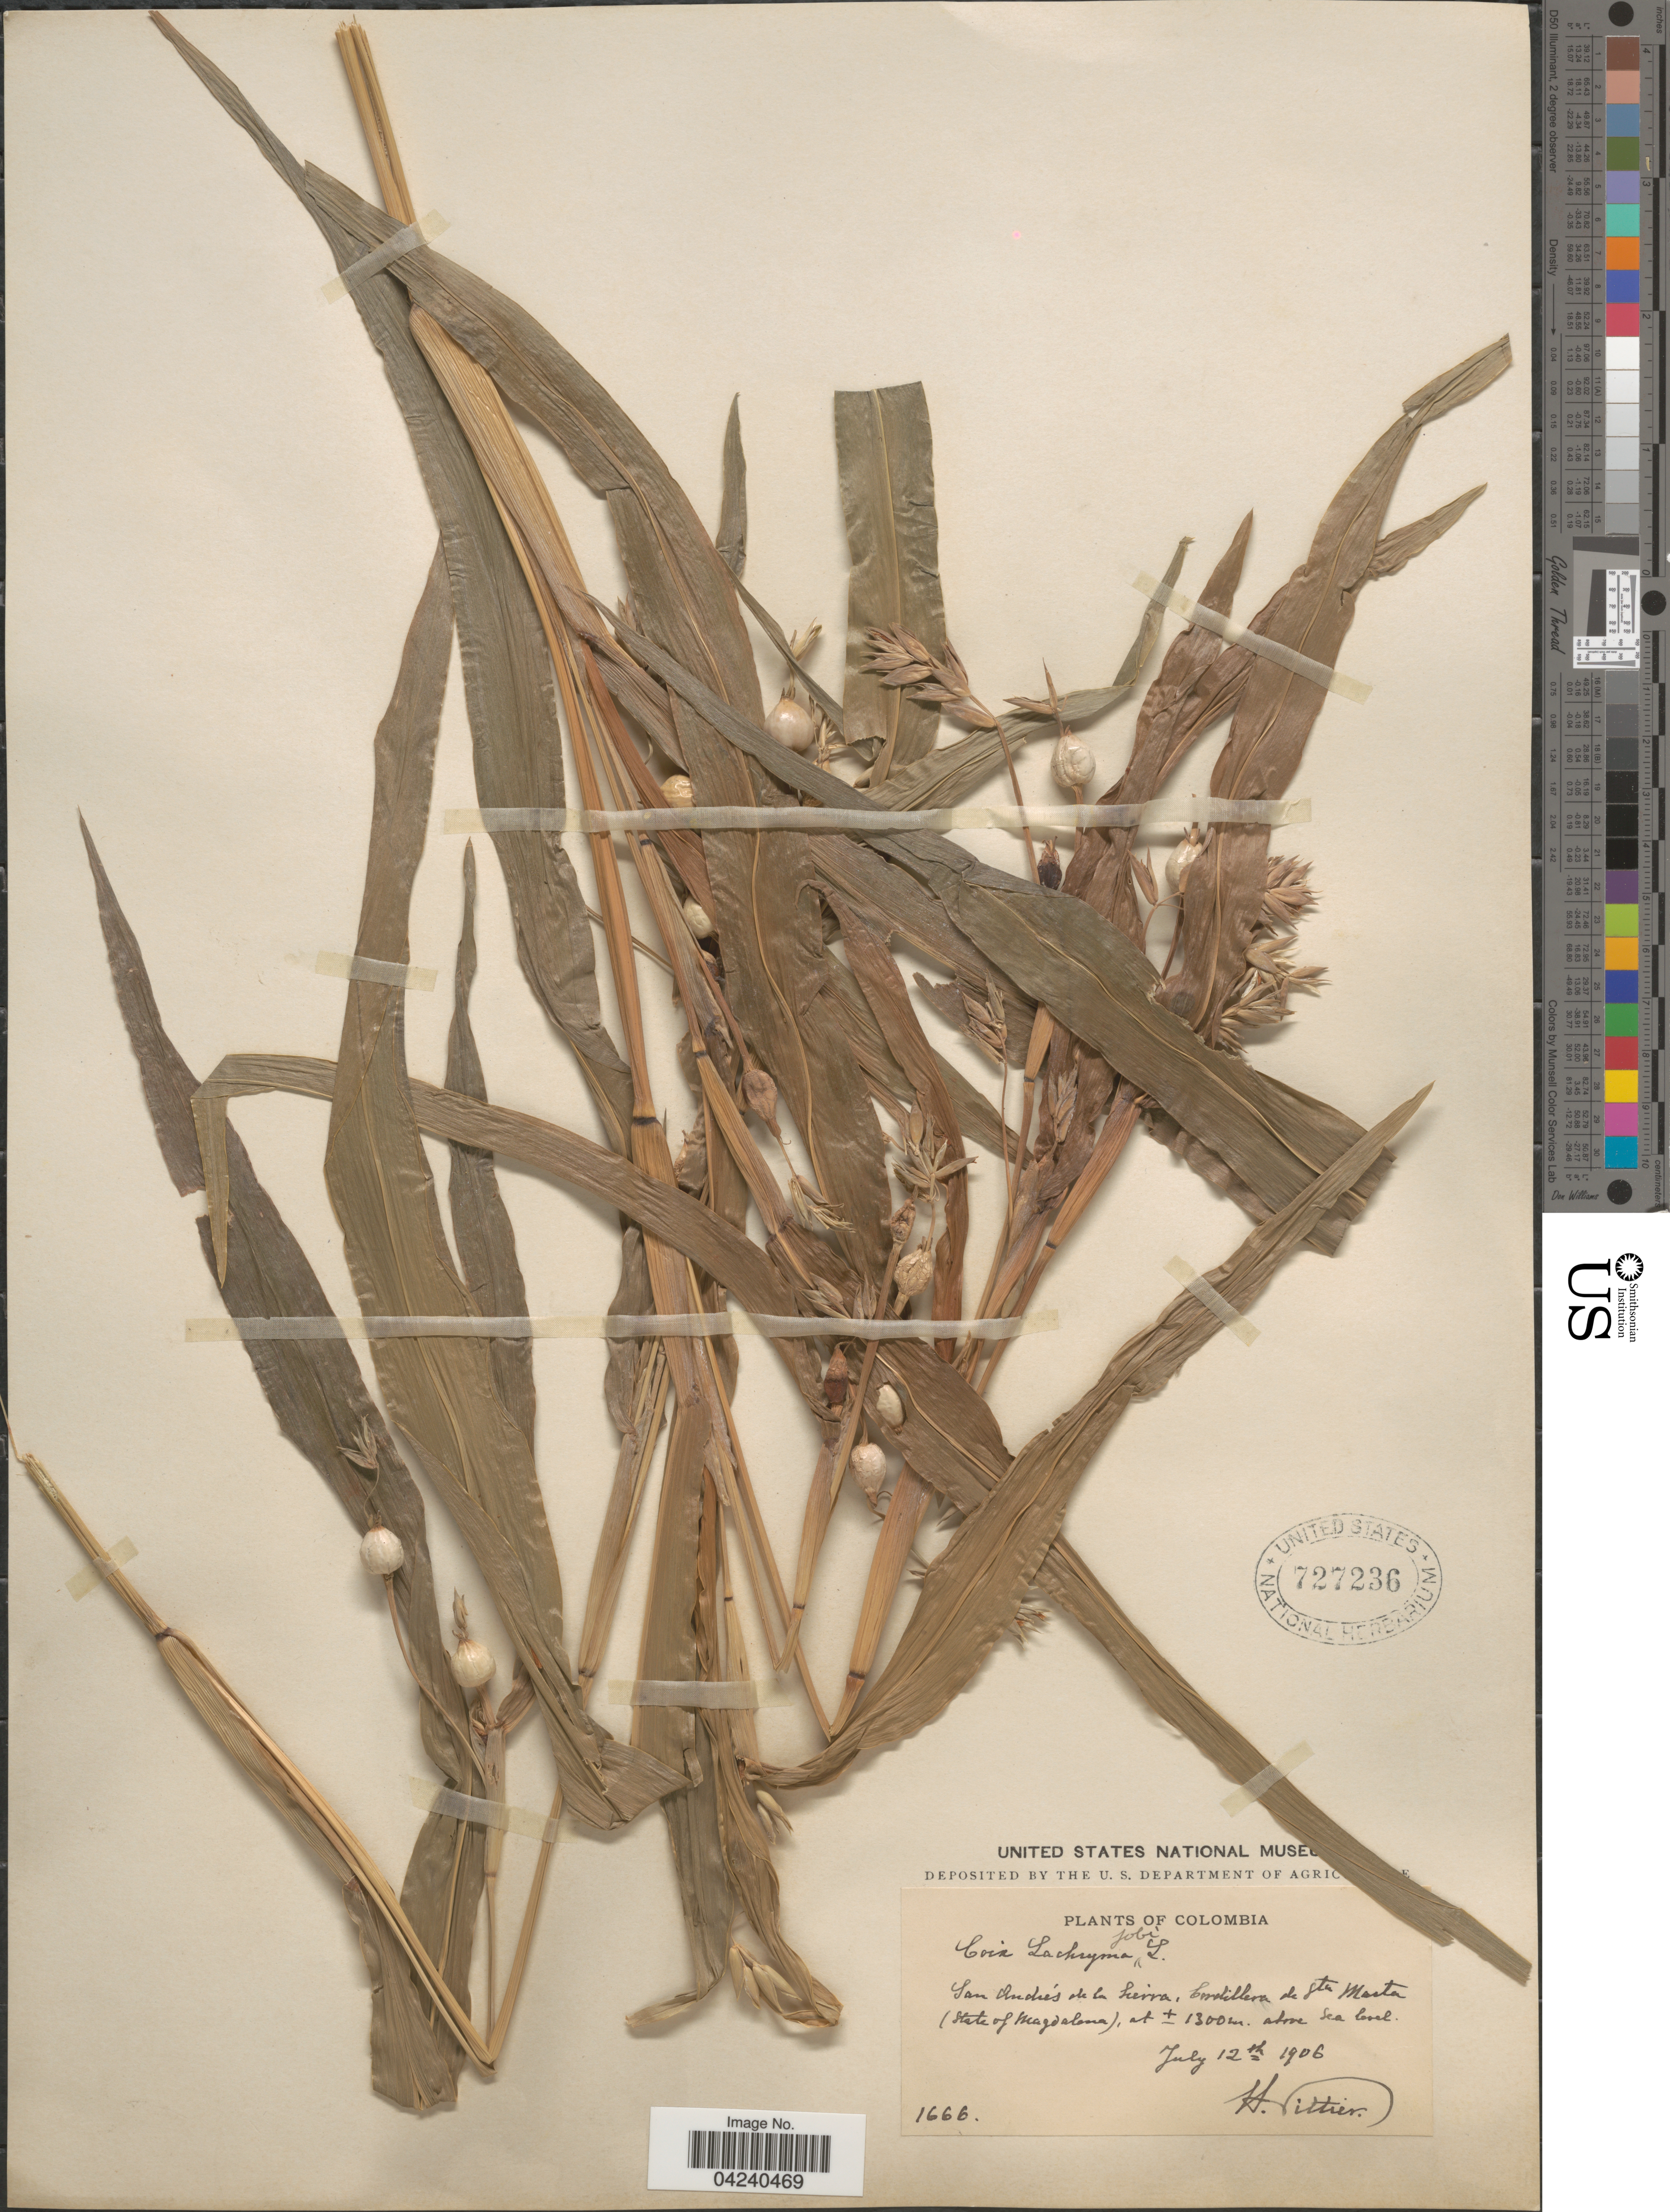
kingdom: Plantae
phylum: Tracheophyta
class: Liliopsida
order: Poales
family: Poaceae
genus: Coix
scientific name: Coix lacryma-jobi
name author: L.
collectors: H. F. Pittier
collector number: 1666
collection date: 1906-07-12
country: Colombia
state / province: Magdalena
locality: San Andrés de la Sierra, Cordillera de Sta Marta.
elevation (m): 1300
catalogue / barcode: US 727236